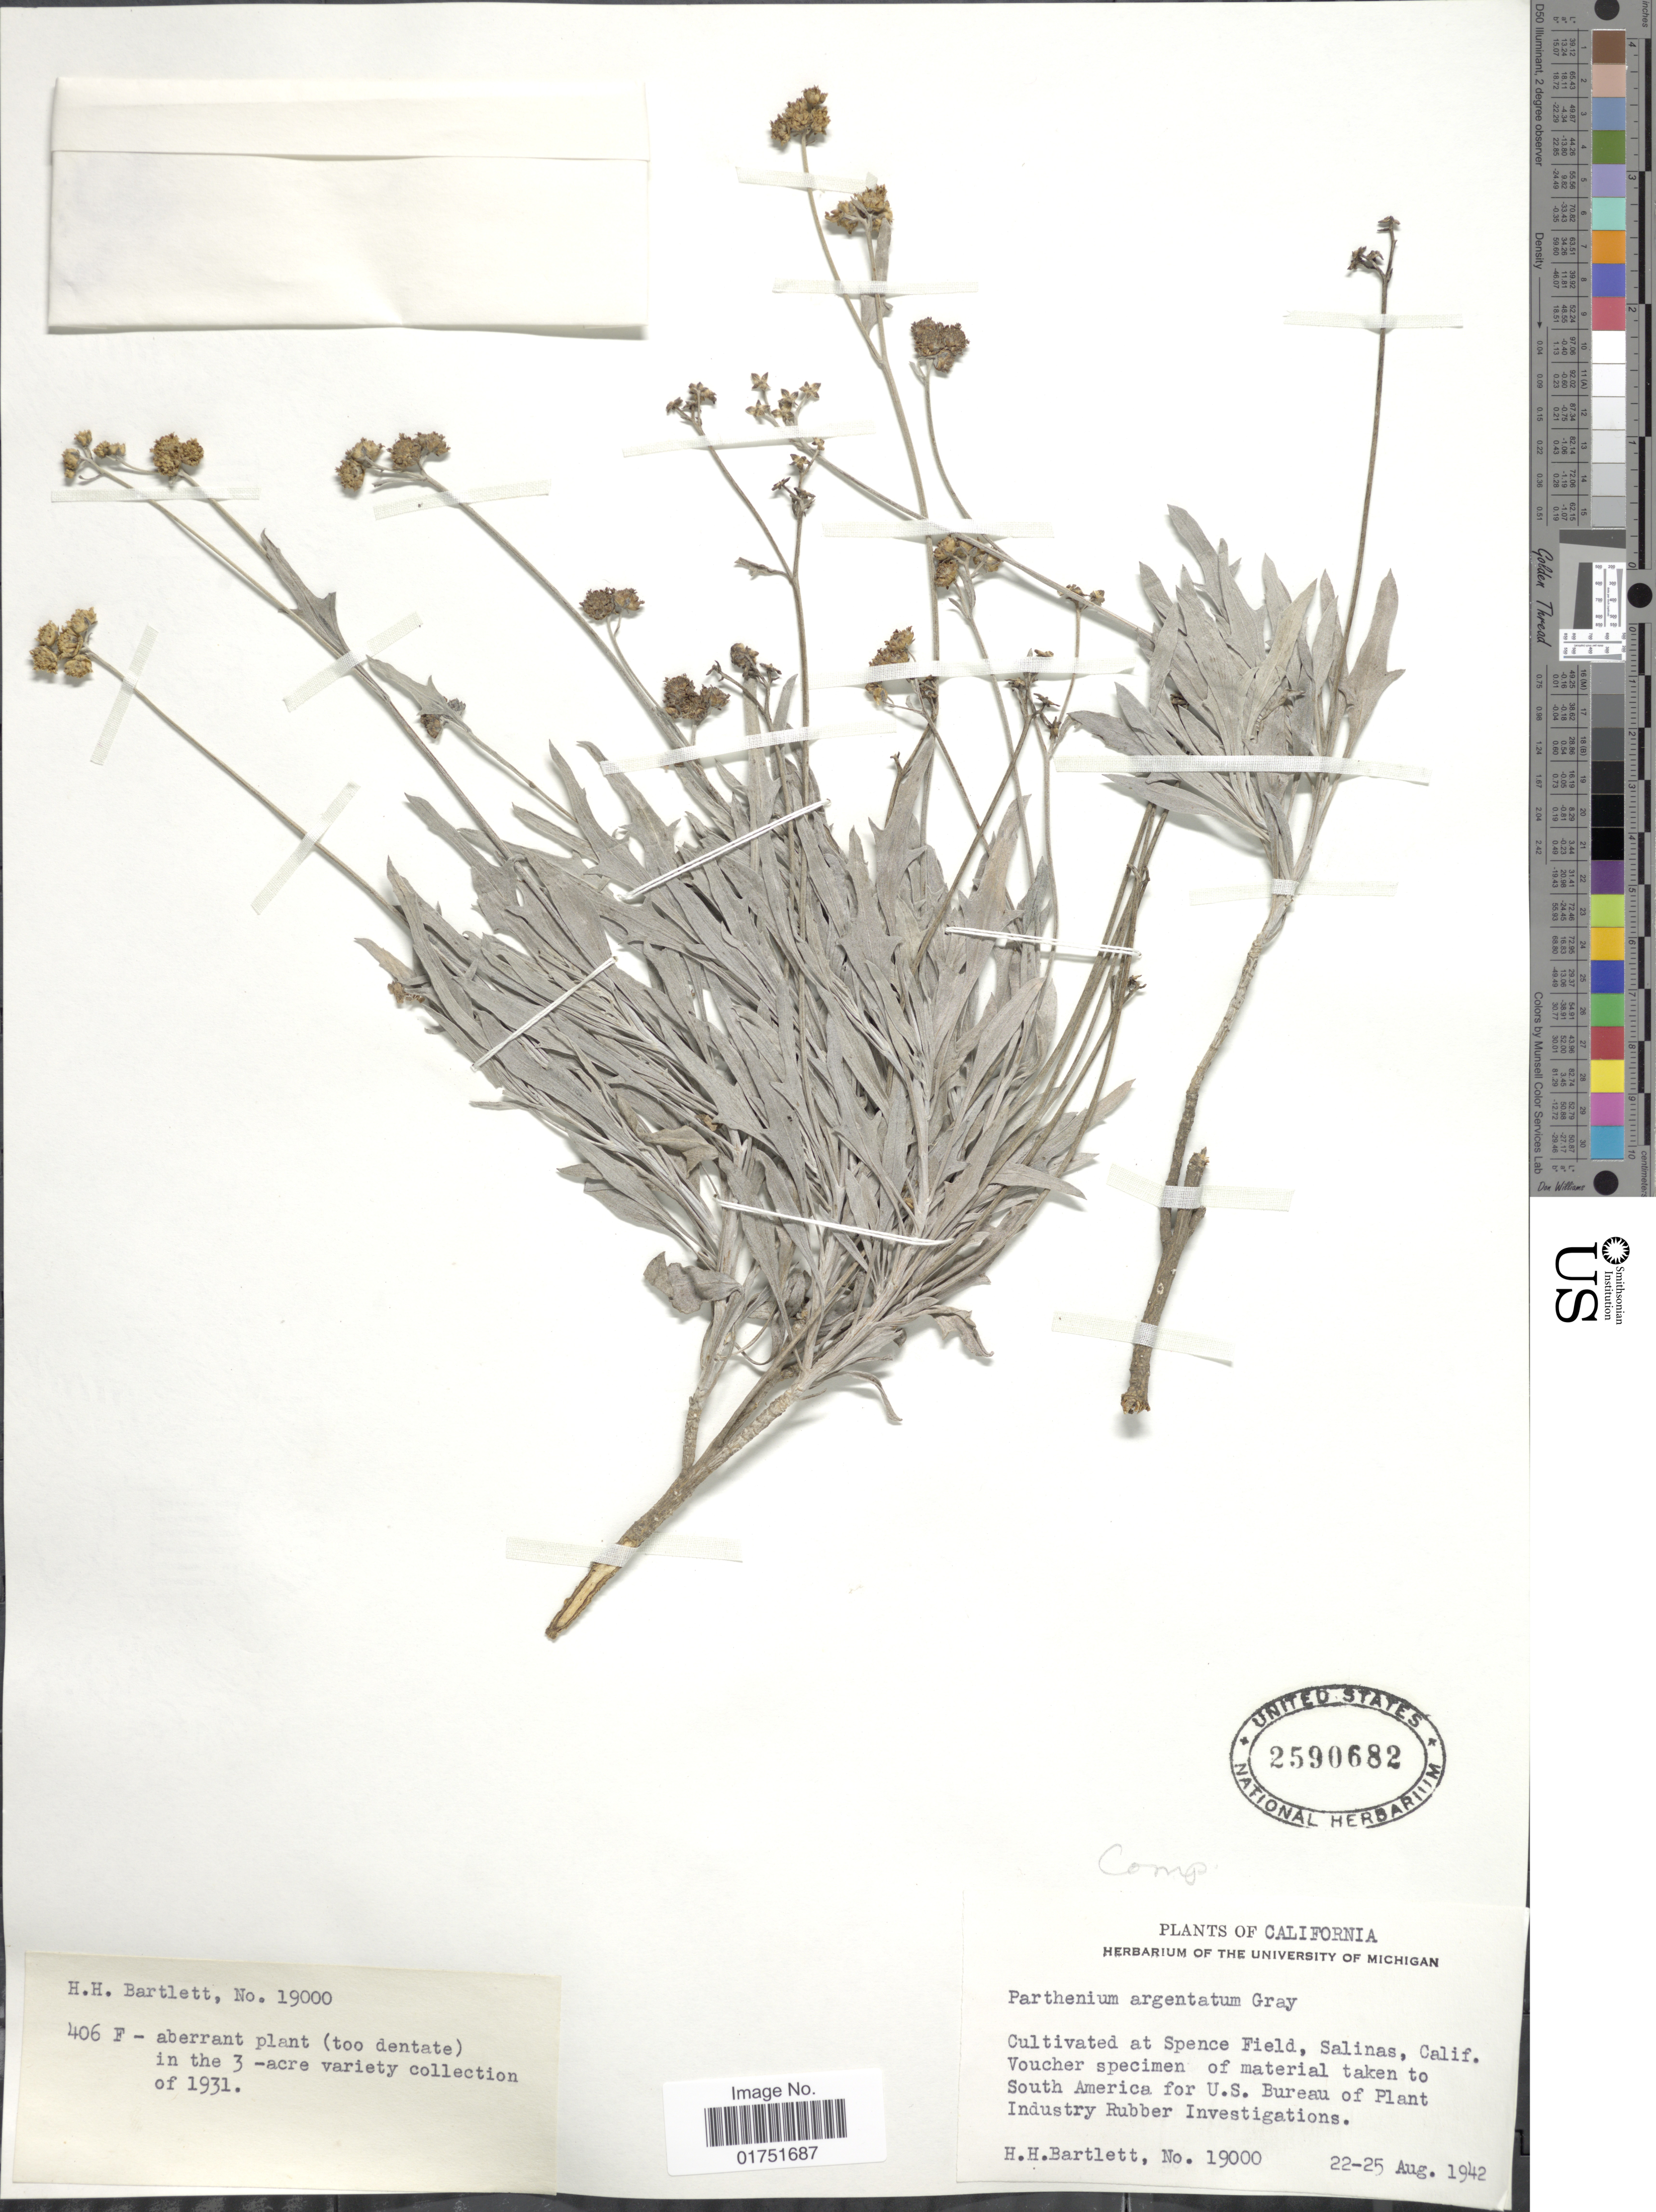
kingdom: Plantae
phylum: Tracheophyta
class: Magnoliopsida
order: Asterales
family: Asteraceae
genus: Parthenium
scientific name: Parthenium argentatum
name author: A. Gray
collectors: H. H. Bartlett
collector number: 19000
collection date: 1942-08-22/1942-08-25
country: United States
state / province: California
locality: Spence Field, Salinas, Calif.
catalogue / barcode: US 2590682